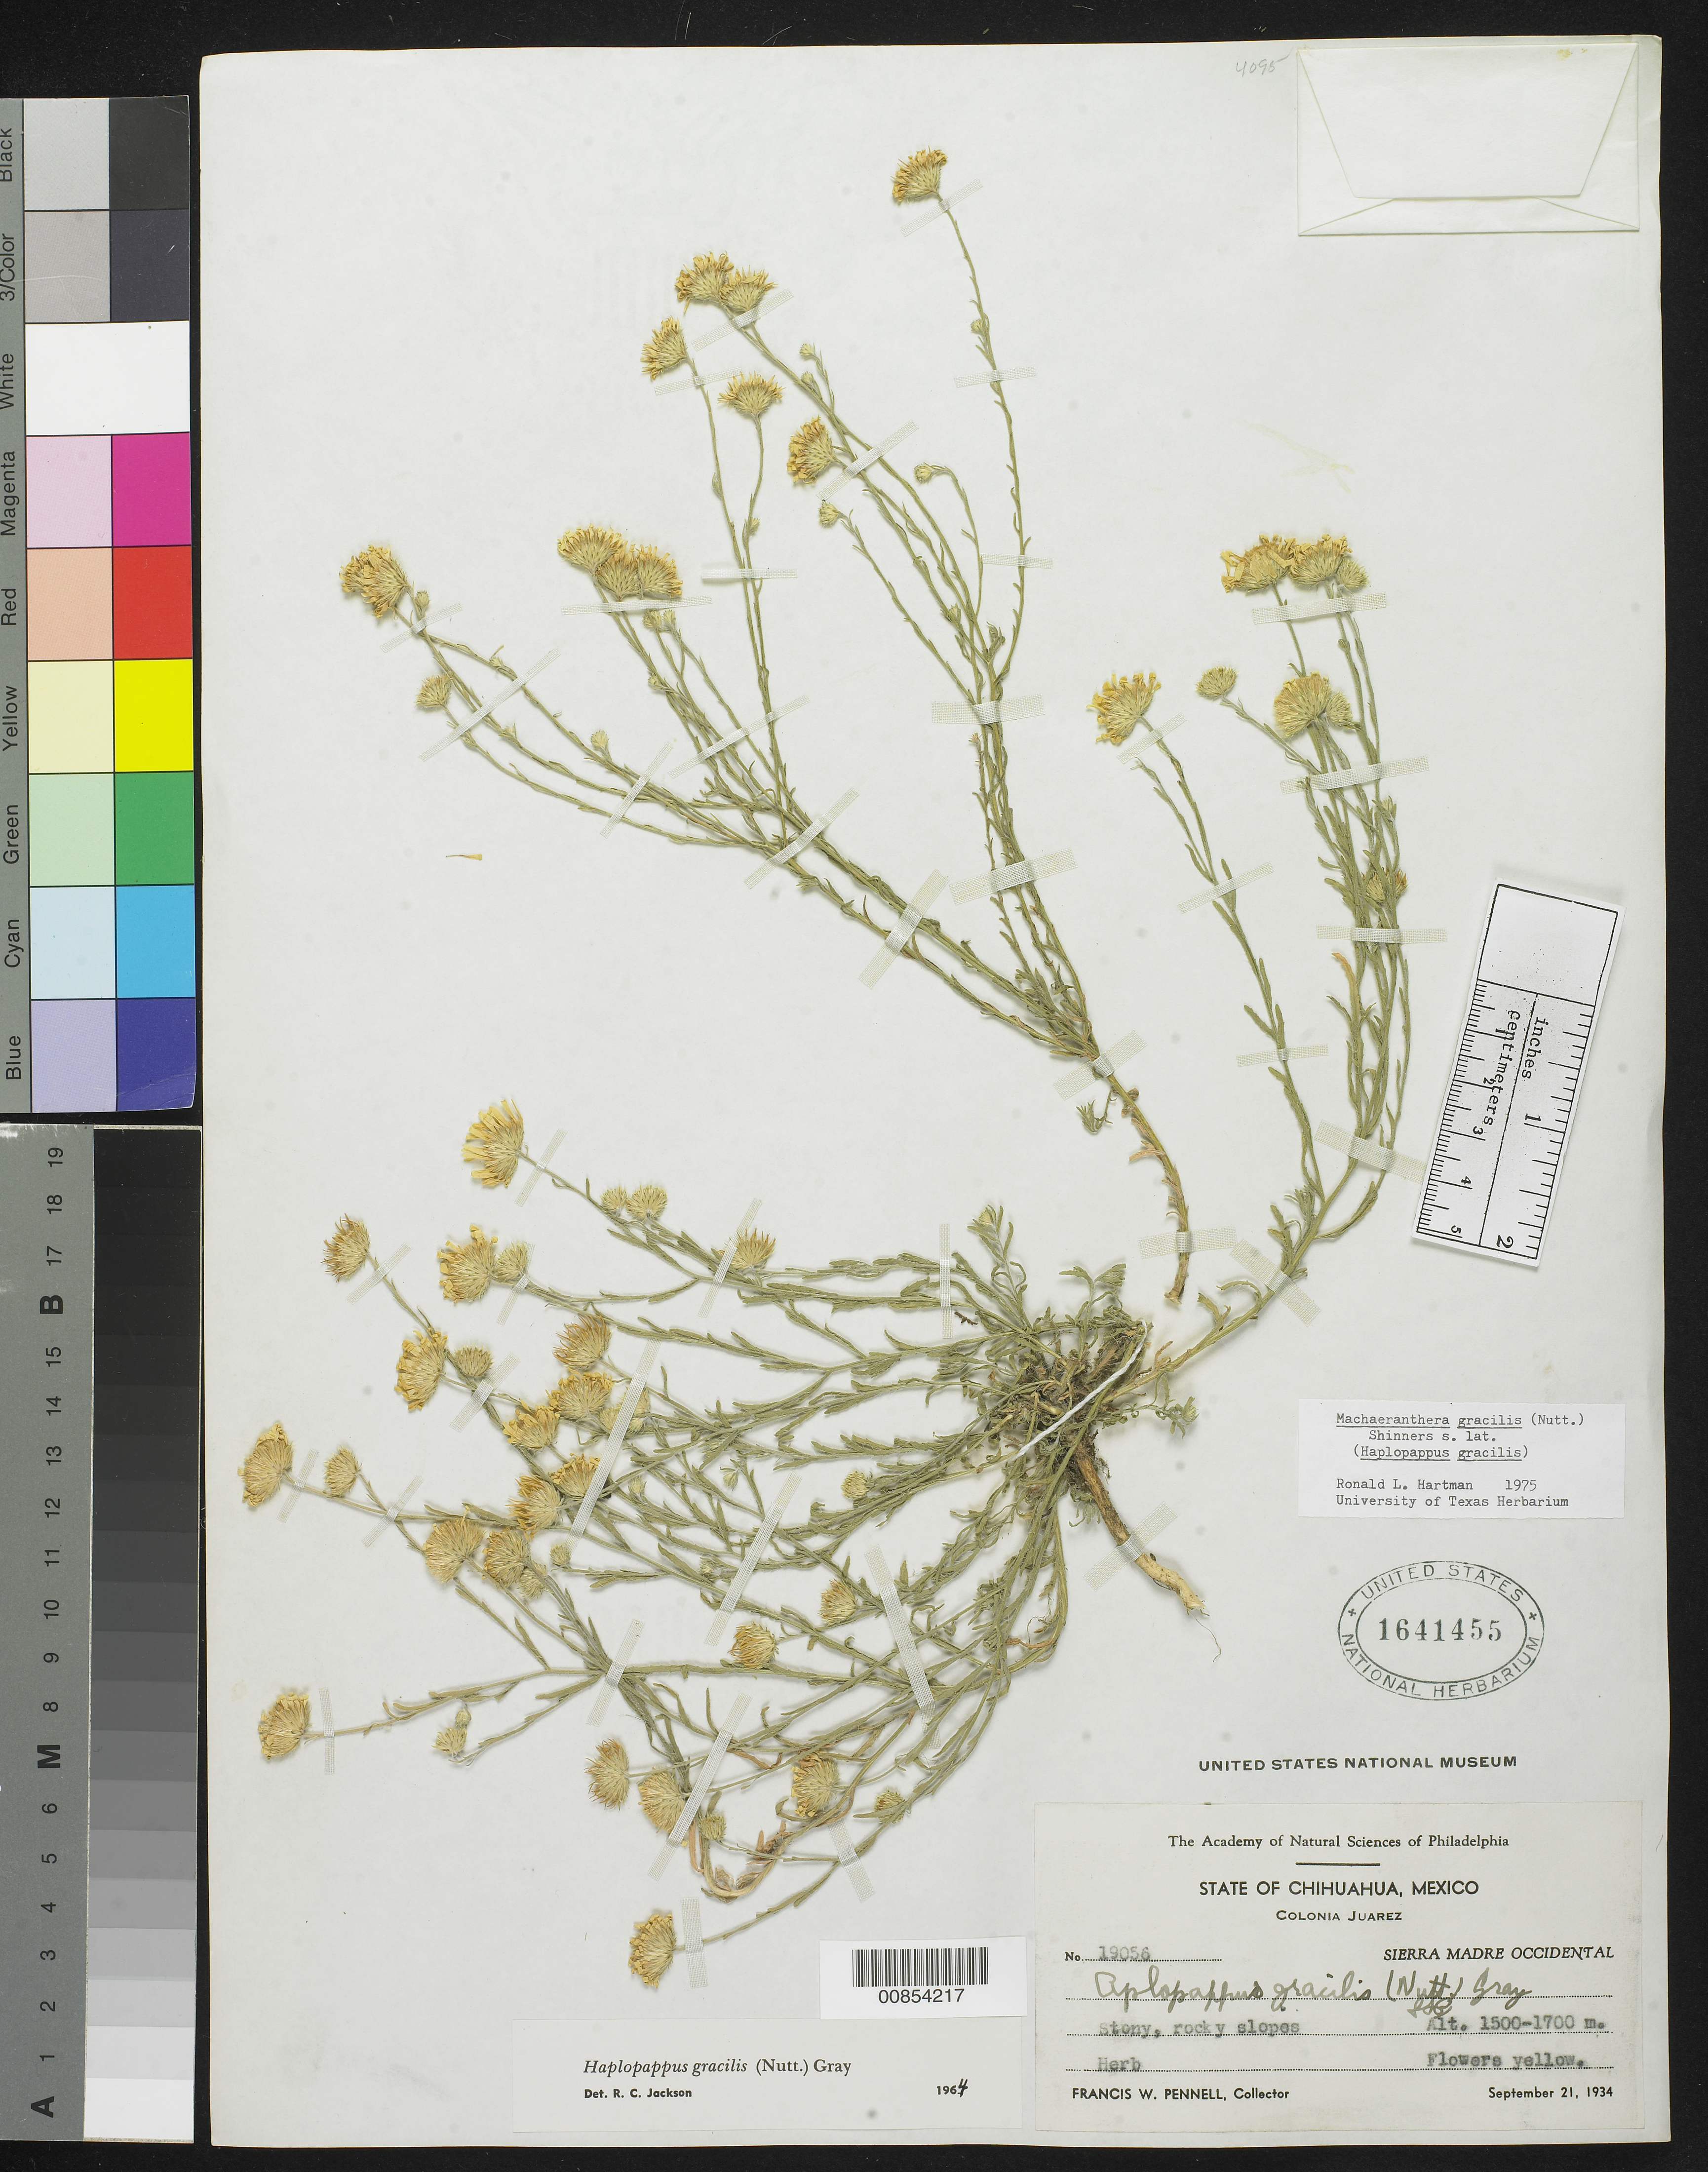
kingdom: Plantae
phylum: Tracheophyta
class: Magnoliopsida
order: Asterales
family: Asteraceae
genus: Machaeranthera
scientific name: Machaeranthera gracilis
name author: (Nutt.) Shinners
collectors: F. W. Pennell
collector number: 19056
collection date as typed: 21 Sep 1934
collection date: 1934-09-21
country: Mexico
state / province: Chihuahua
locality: Colonia Juárez. Sierra Madre Occidental, Chihuahua.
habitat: Stony, rocky slopes.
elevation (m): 1700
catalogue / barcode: US 1641455